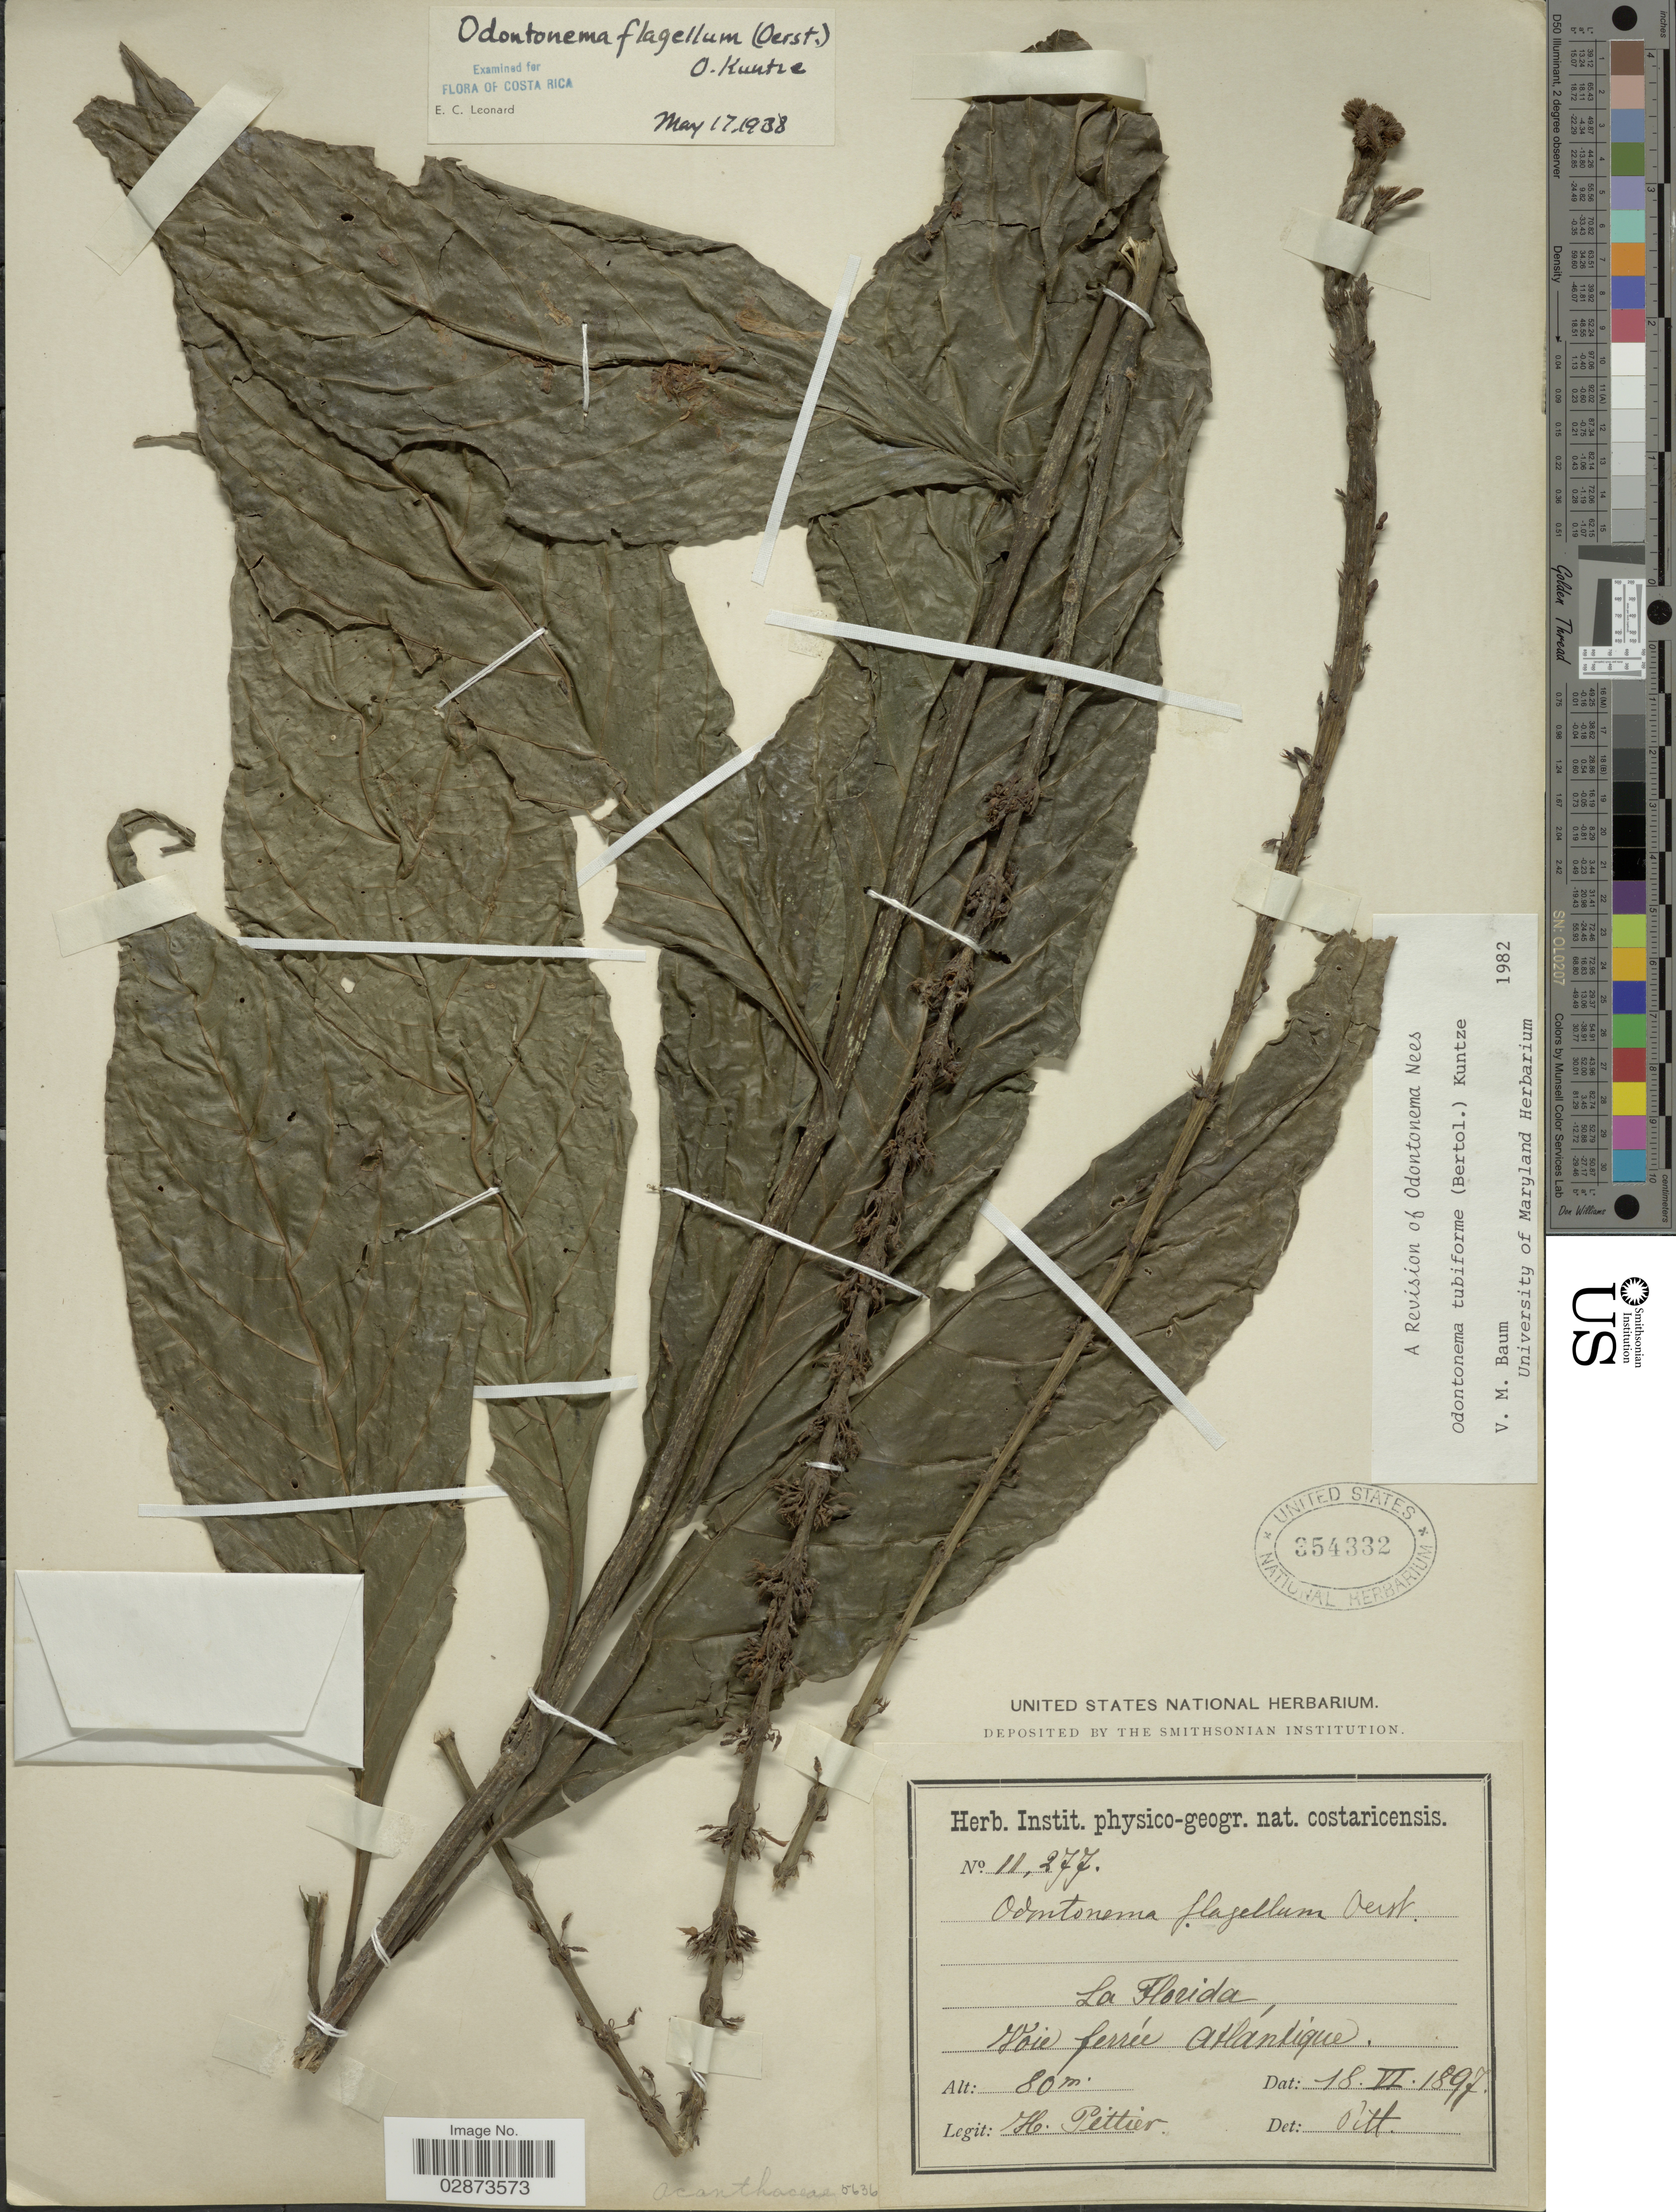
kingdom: Plantae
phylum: Tracheophyta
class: Magnoliopsida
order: Lamiales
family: Acanthaceae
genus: Odontonema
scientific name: Odontonema tubaeforme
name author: (Bertol.) Kuntze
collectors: H. F. Pittier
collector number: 11277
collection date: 1897-06-18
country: Costa Rica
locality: La Florida, Voie ferrée Atlántique.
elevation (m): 80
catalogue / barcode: US 354332